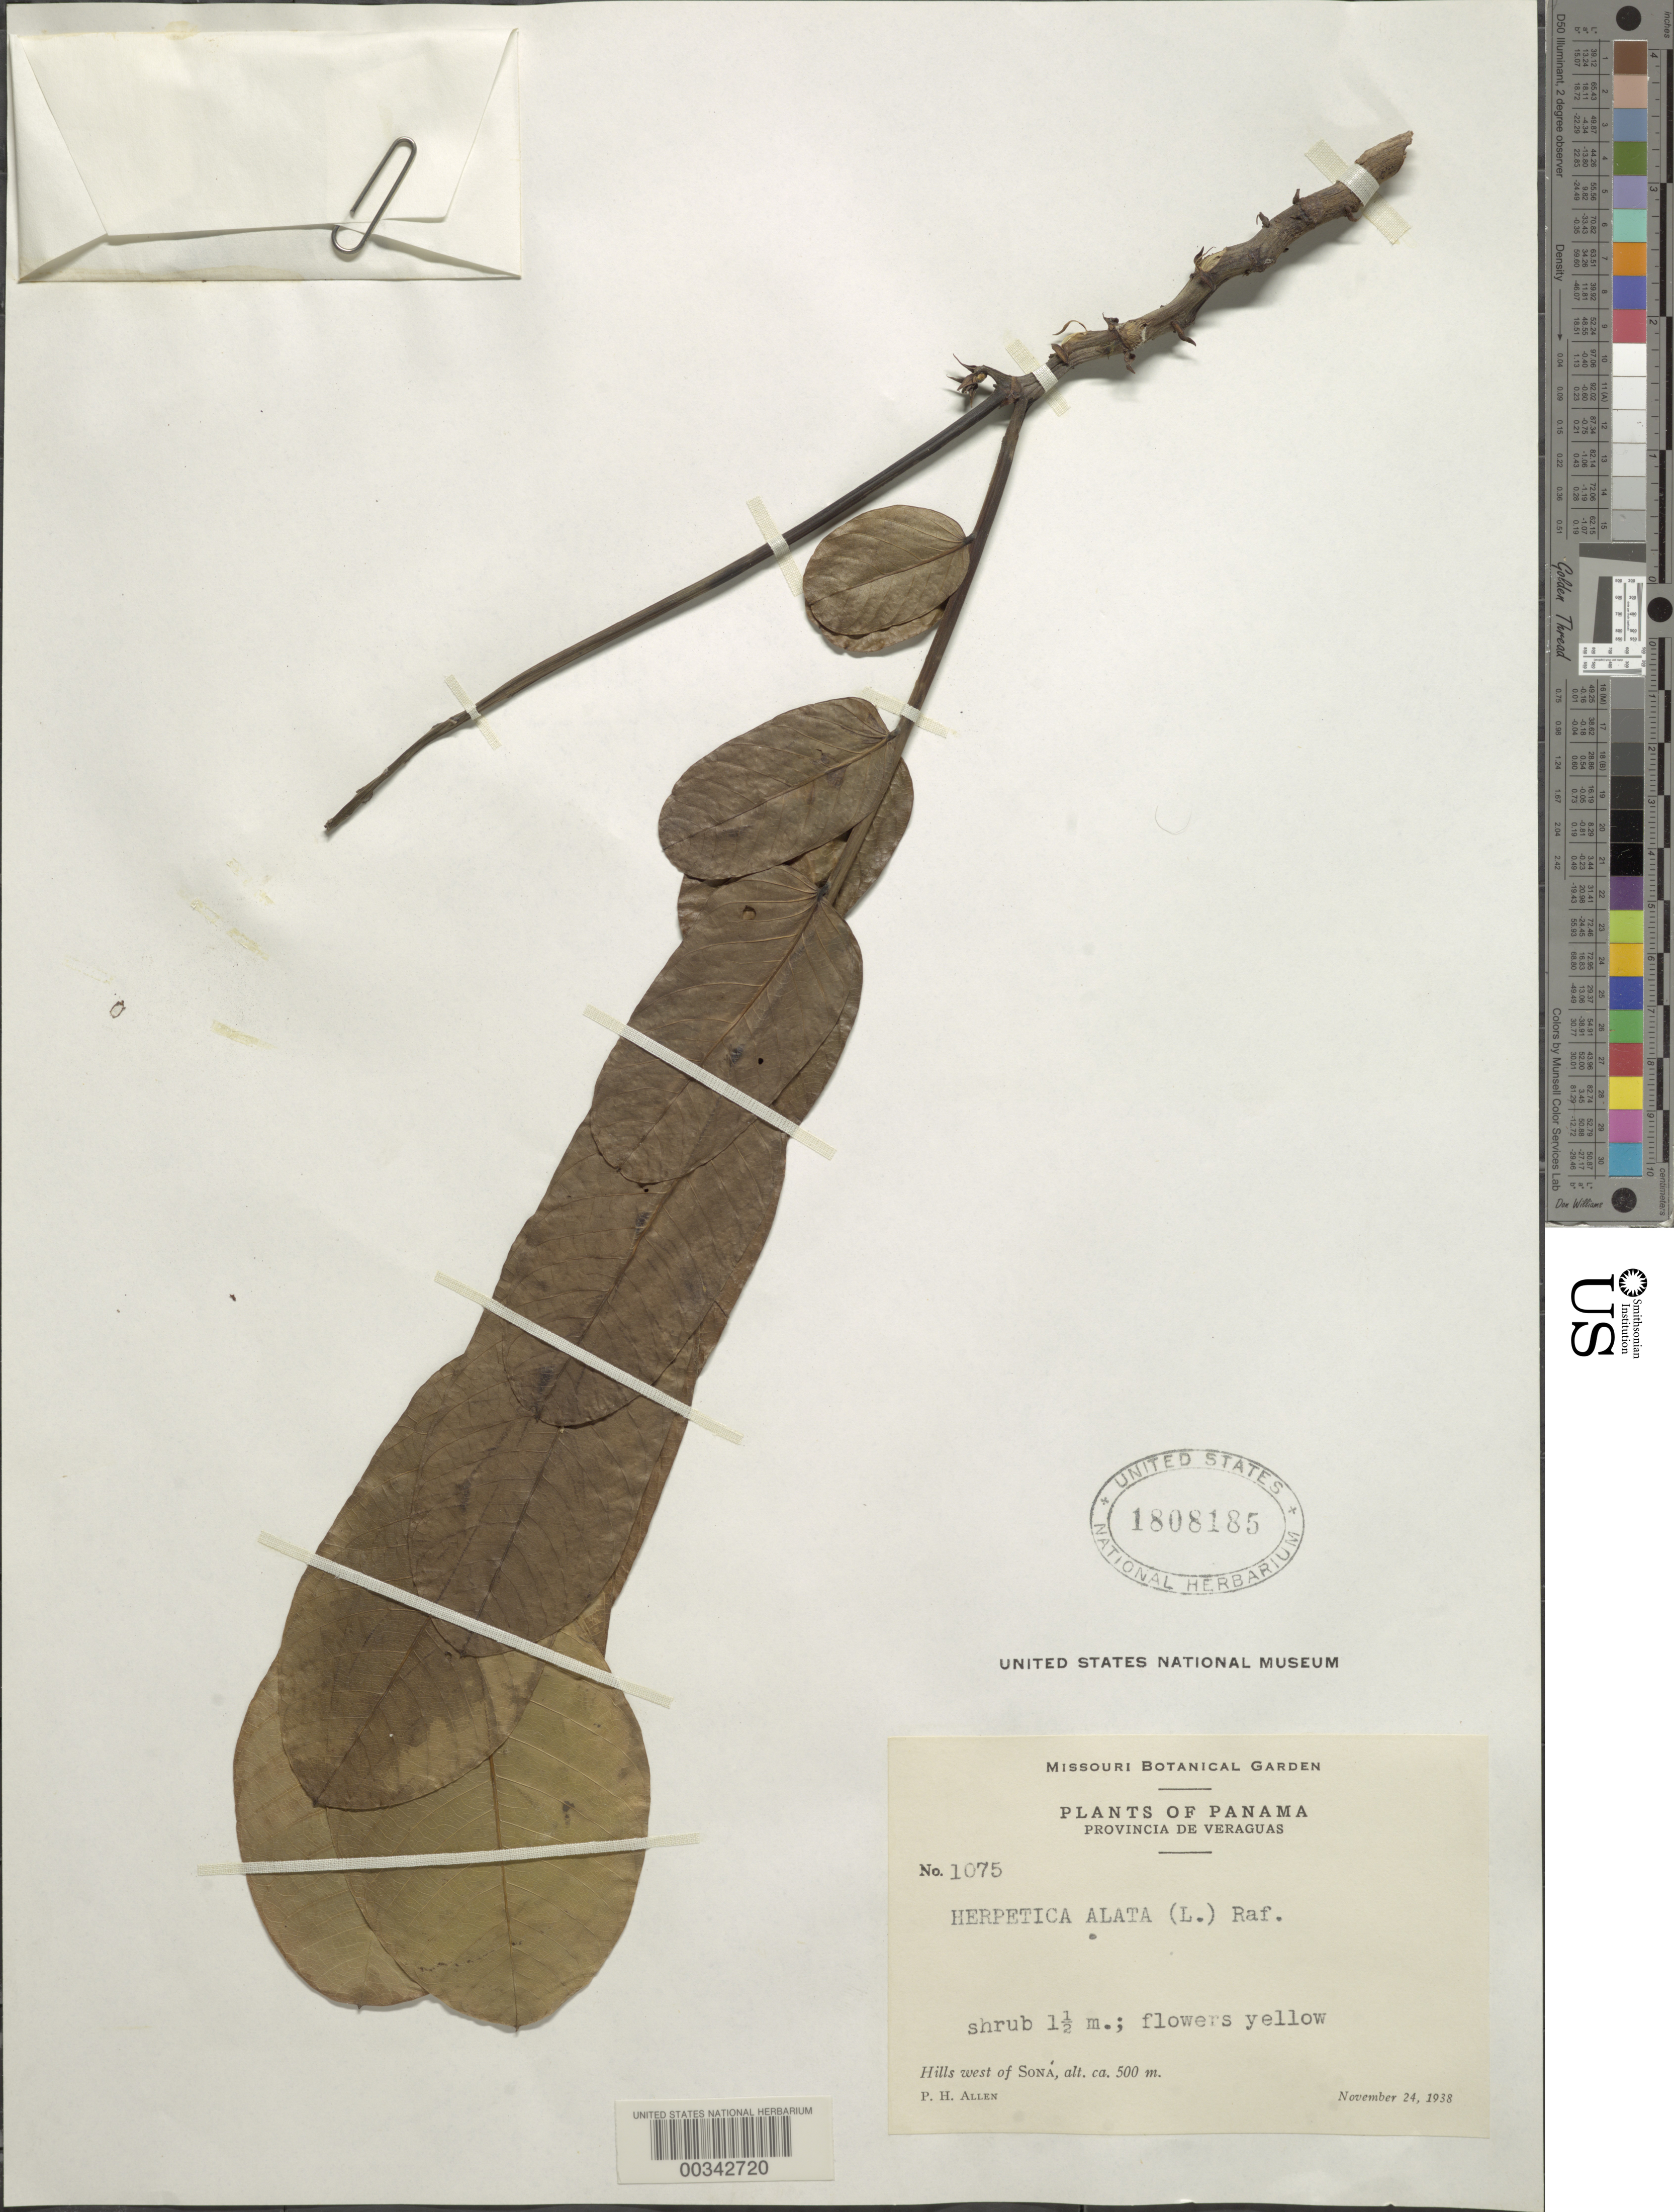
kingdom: Plantae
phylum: Tracheophyta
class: Magnoliopsida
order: Fabales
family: Fabaceae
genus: Senna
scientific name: Senna alata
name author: (L.) Roxb.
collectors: P. H. Allen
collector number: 1075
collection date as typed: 24 Nov 1938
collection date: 1938-11-24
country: Panama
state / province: Veraguas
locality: Hills W of Sona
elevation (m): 500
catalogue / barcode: US 1808185